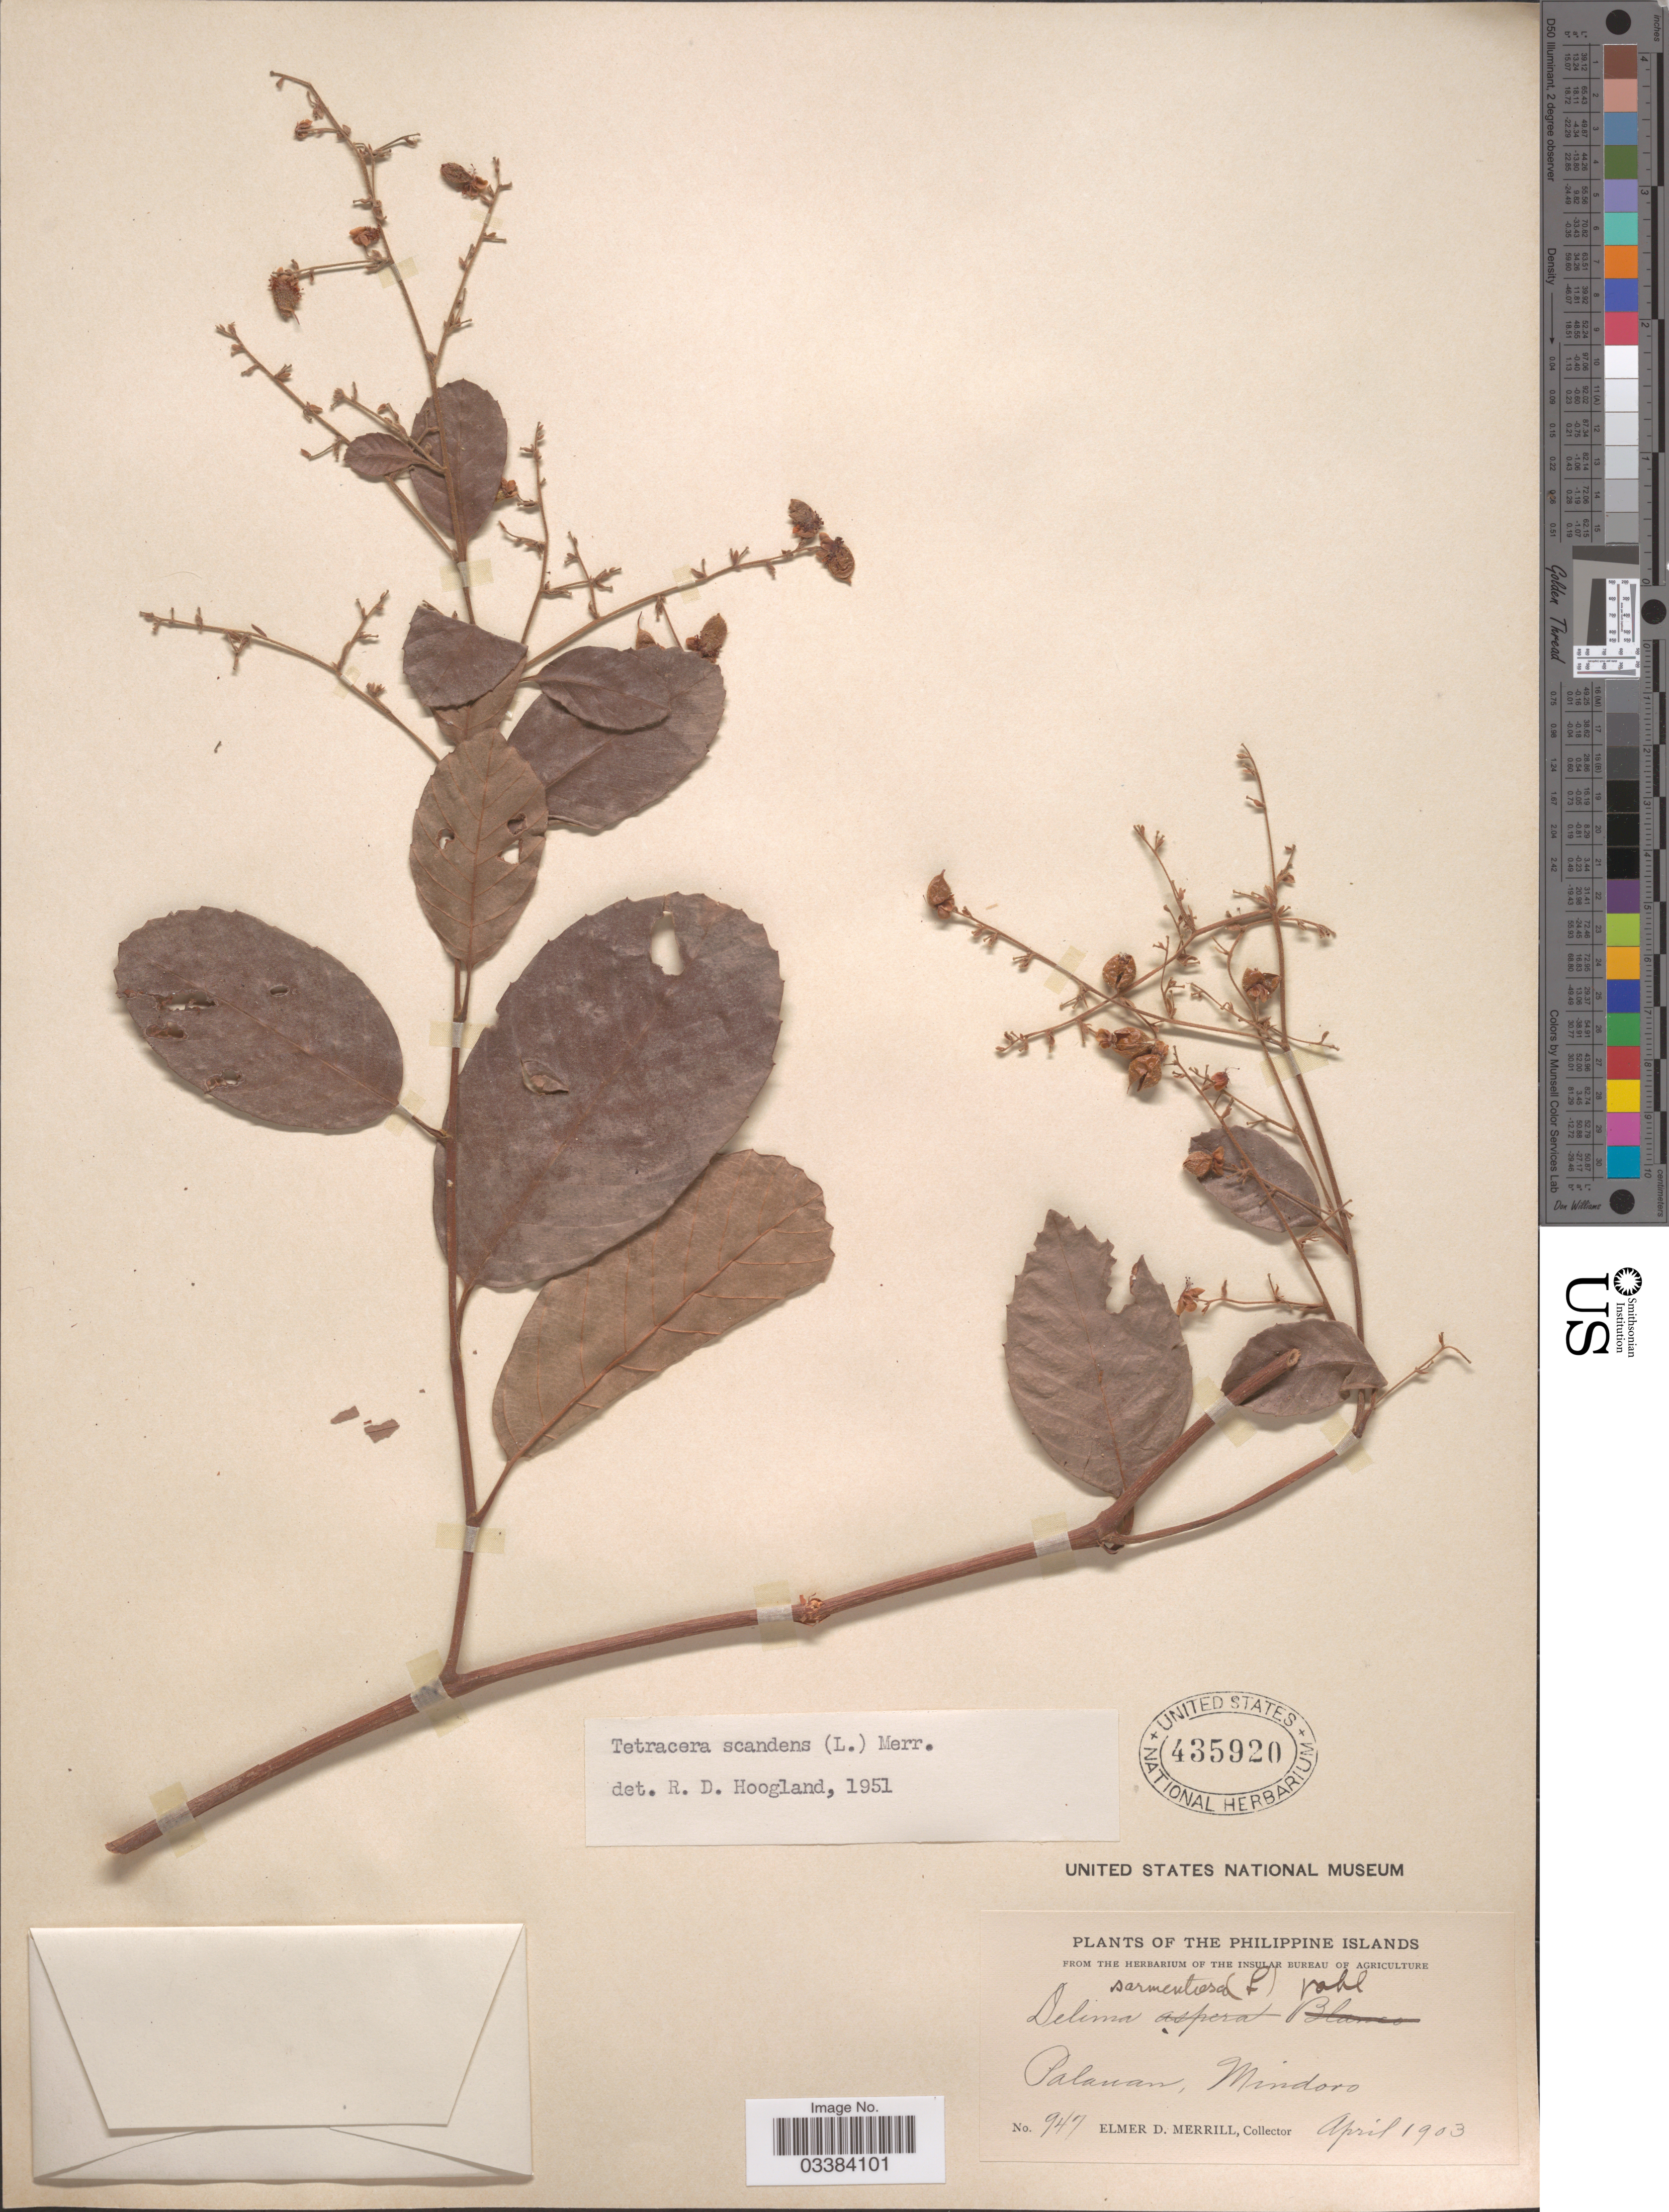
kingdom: Plantae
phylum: Tracheophyta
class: Magnoliopsida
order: Dilleniales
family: Dilleniaceae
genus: Tetracera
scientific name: Tetracera scandens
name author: (L.) Merr.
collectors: E. D. Merrill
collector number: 947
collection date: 1903-04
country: Philippines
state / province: Mimaropa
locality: The Philippine Islands. Palanan, Mindoro.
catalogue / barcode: US 435920